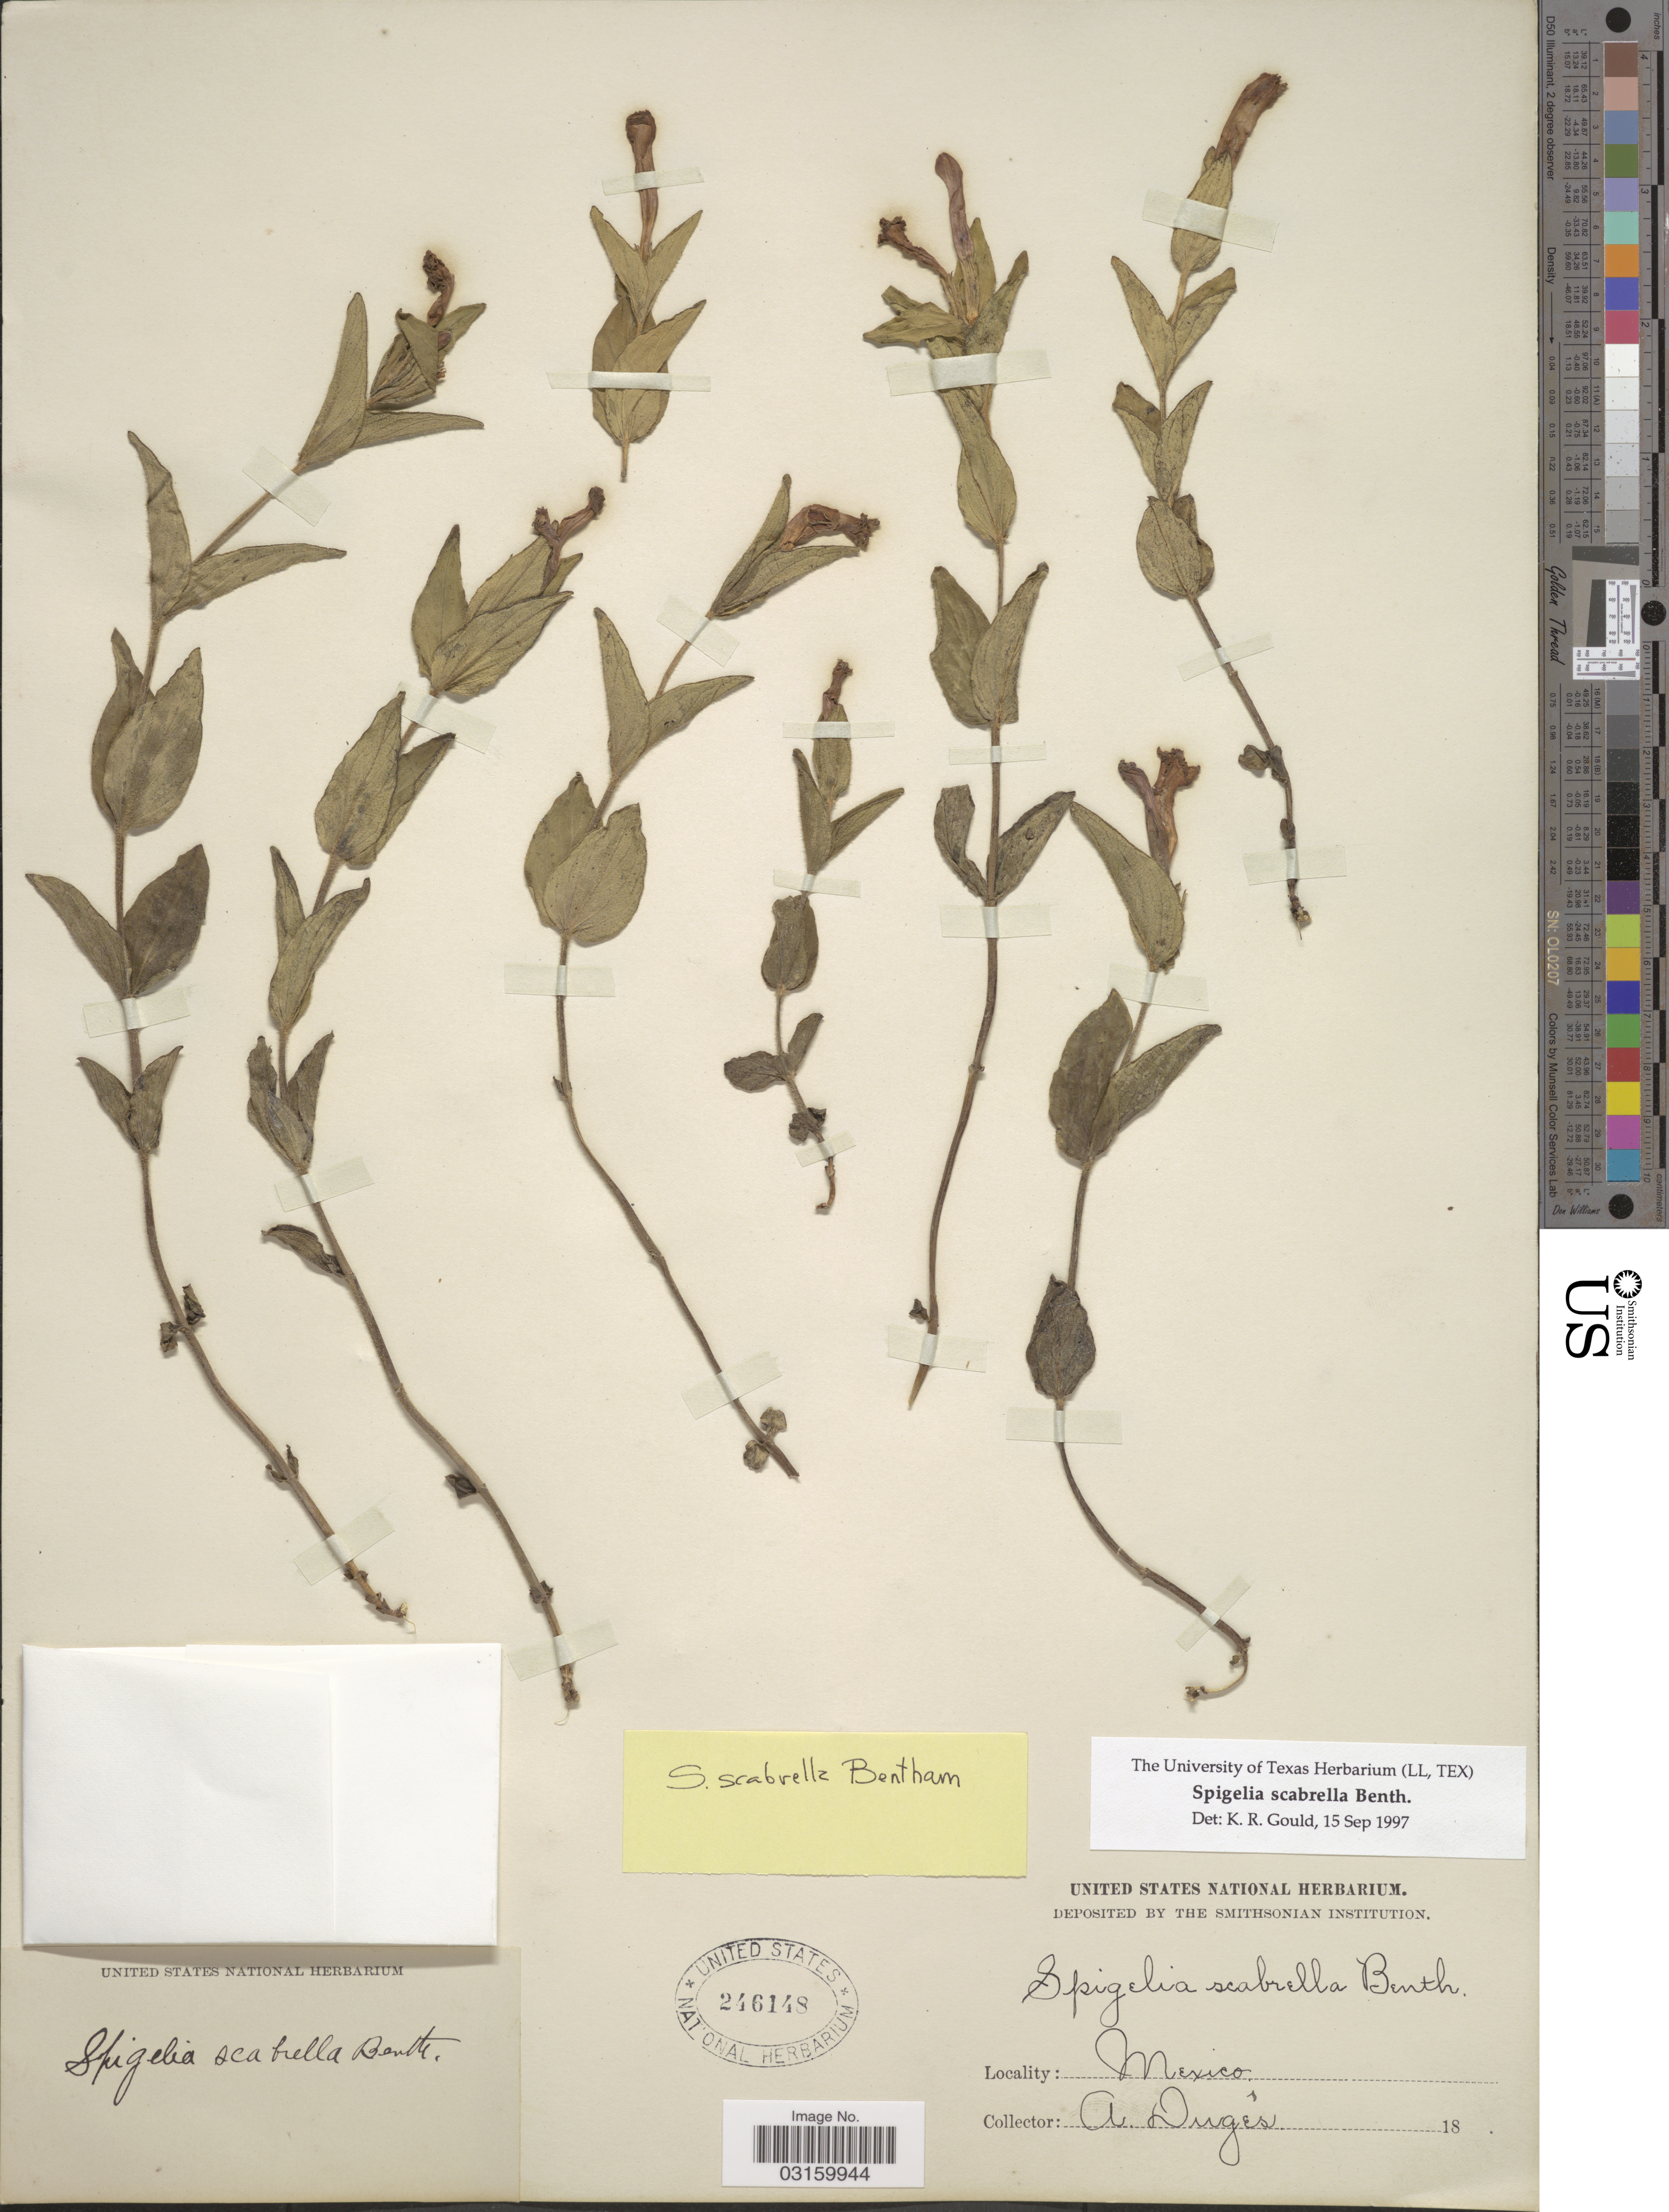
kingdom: Plantae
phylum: Tracheophyta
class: Magnoliopsida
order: Gentianales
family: Loganiaceae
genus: Spigelia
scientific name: Spigelia scabrella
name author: Benth.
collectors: A. Dugès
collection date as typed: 18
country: Mexico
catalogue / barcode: US 246148